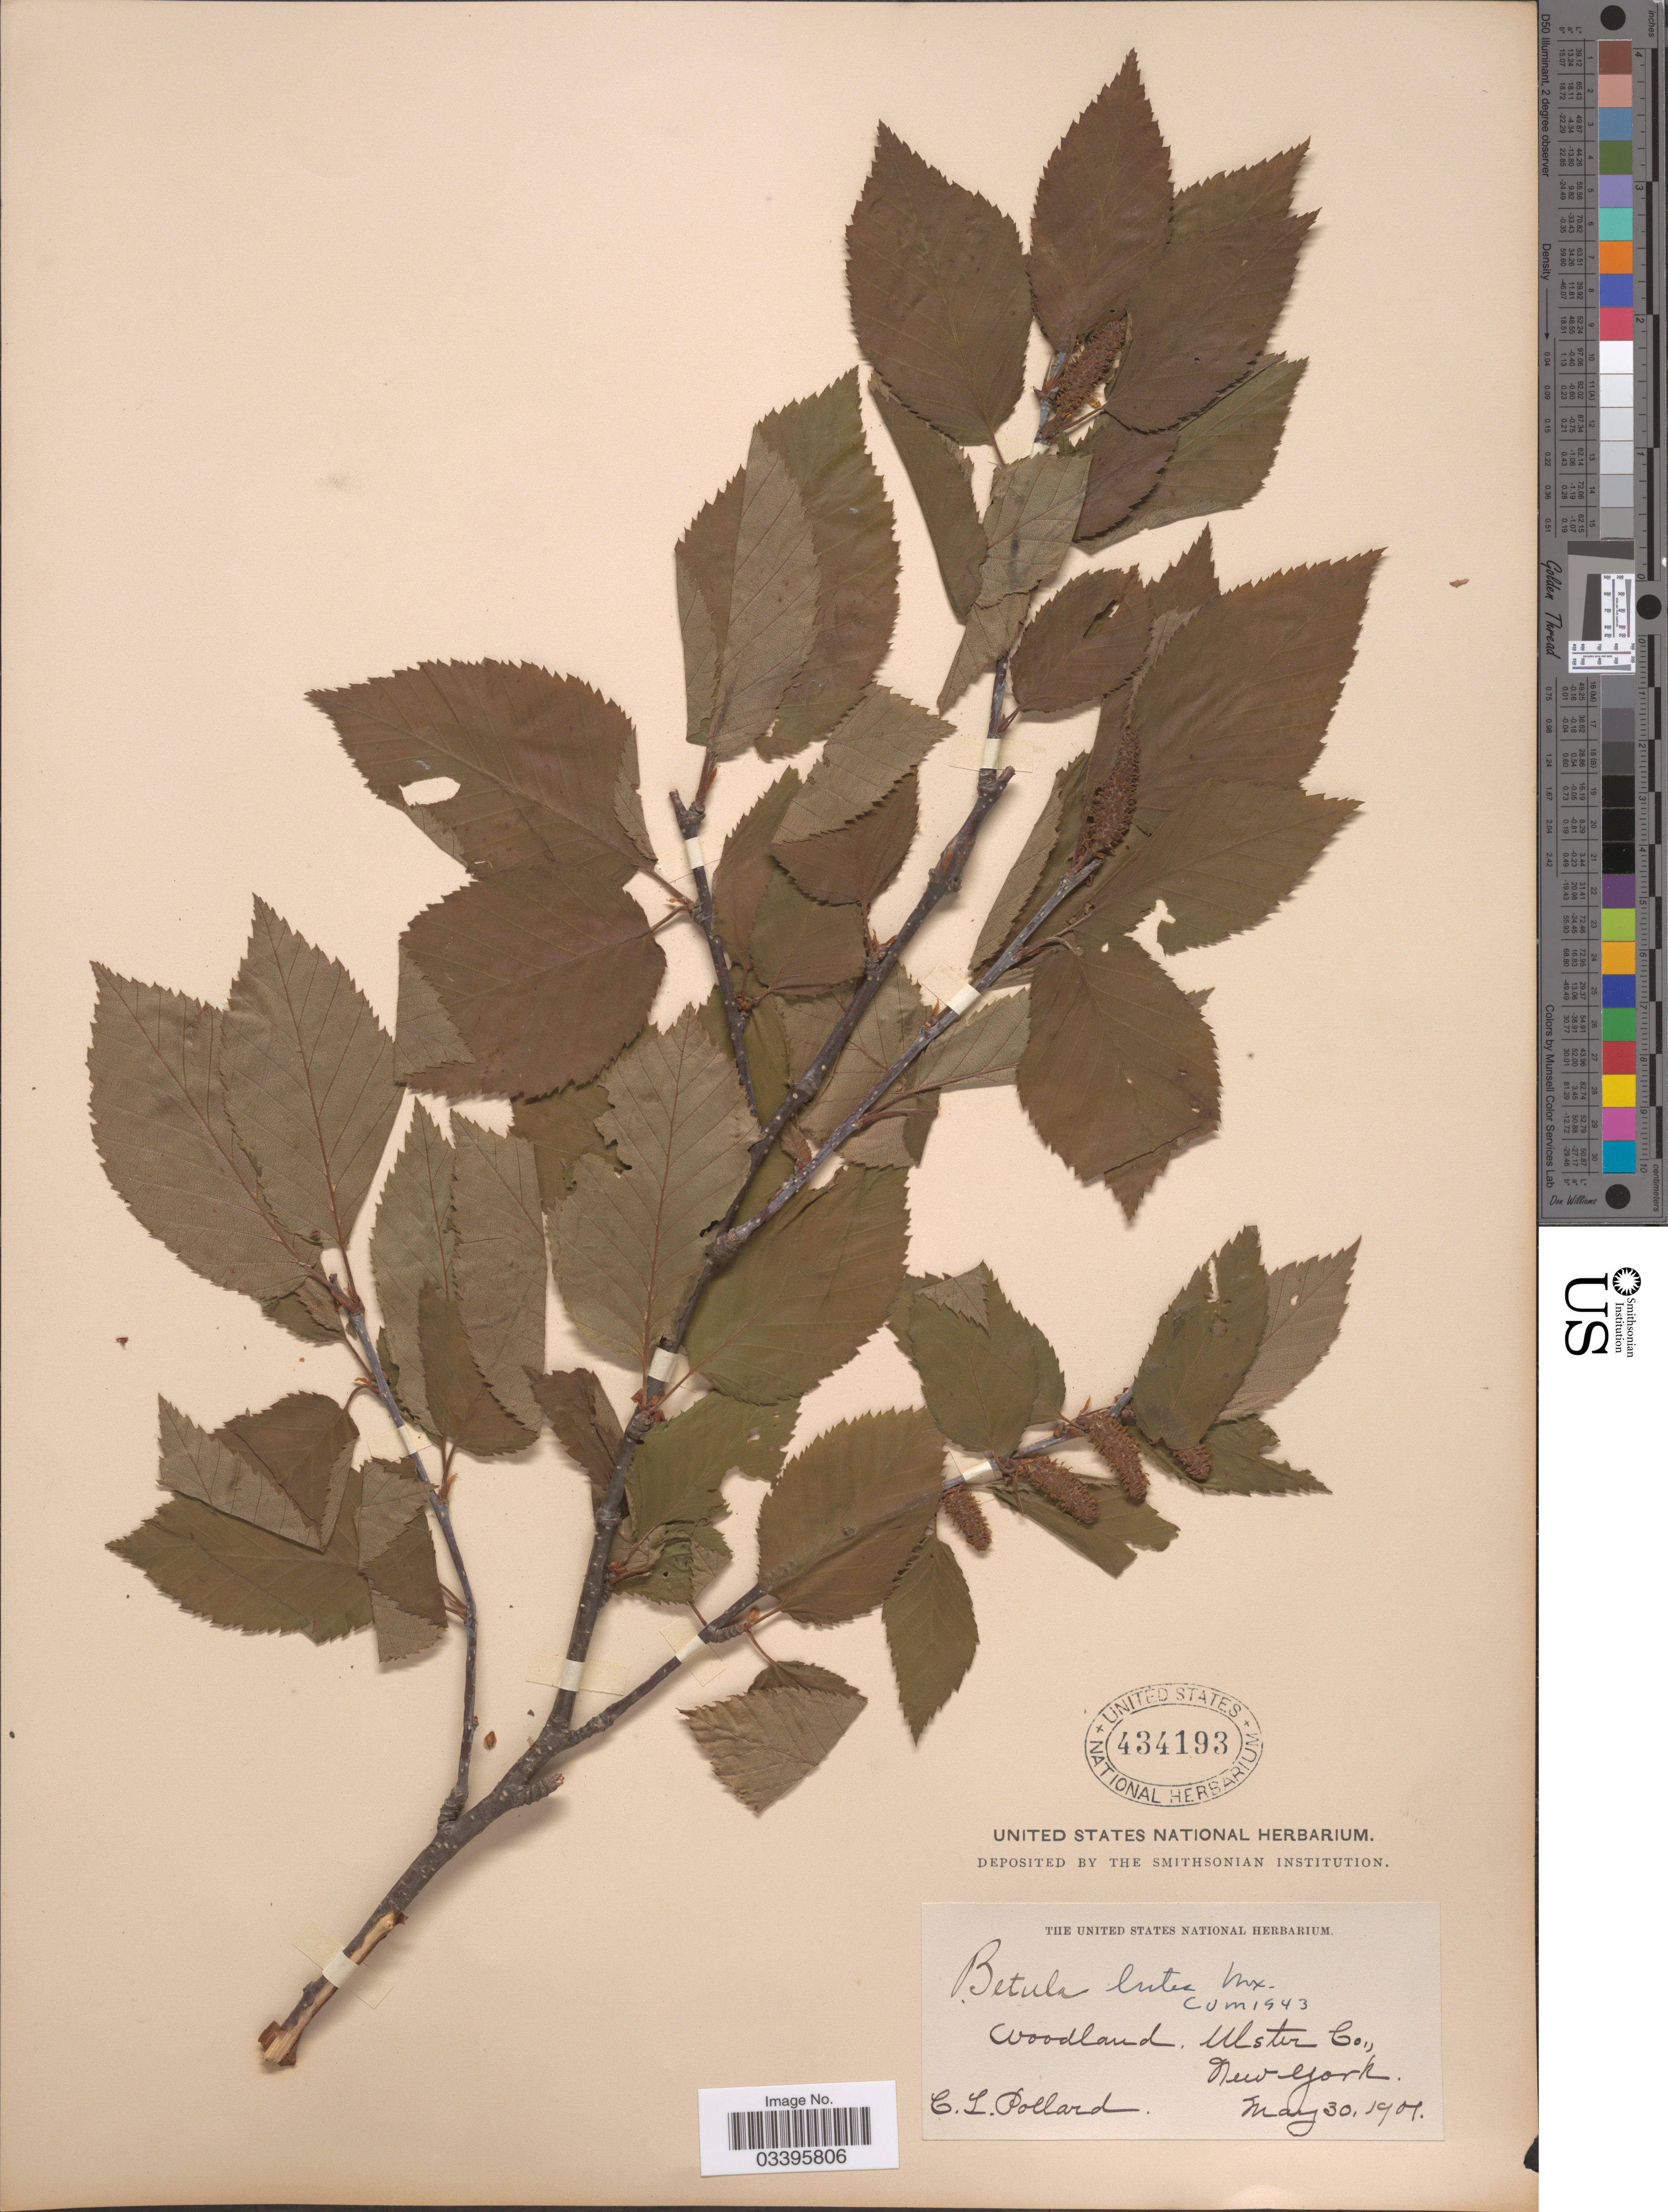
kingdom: Plantae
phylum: Tracheophyta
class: Magnoliopsida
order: Fagales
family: Betulaceae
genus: Betula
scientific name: Betula lutea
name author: F. Michx.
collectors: C. L. Pollard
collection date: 1907-05-30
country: United States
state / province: New York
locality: Ulster Co.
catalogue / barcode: US 434193